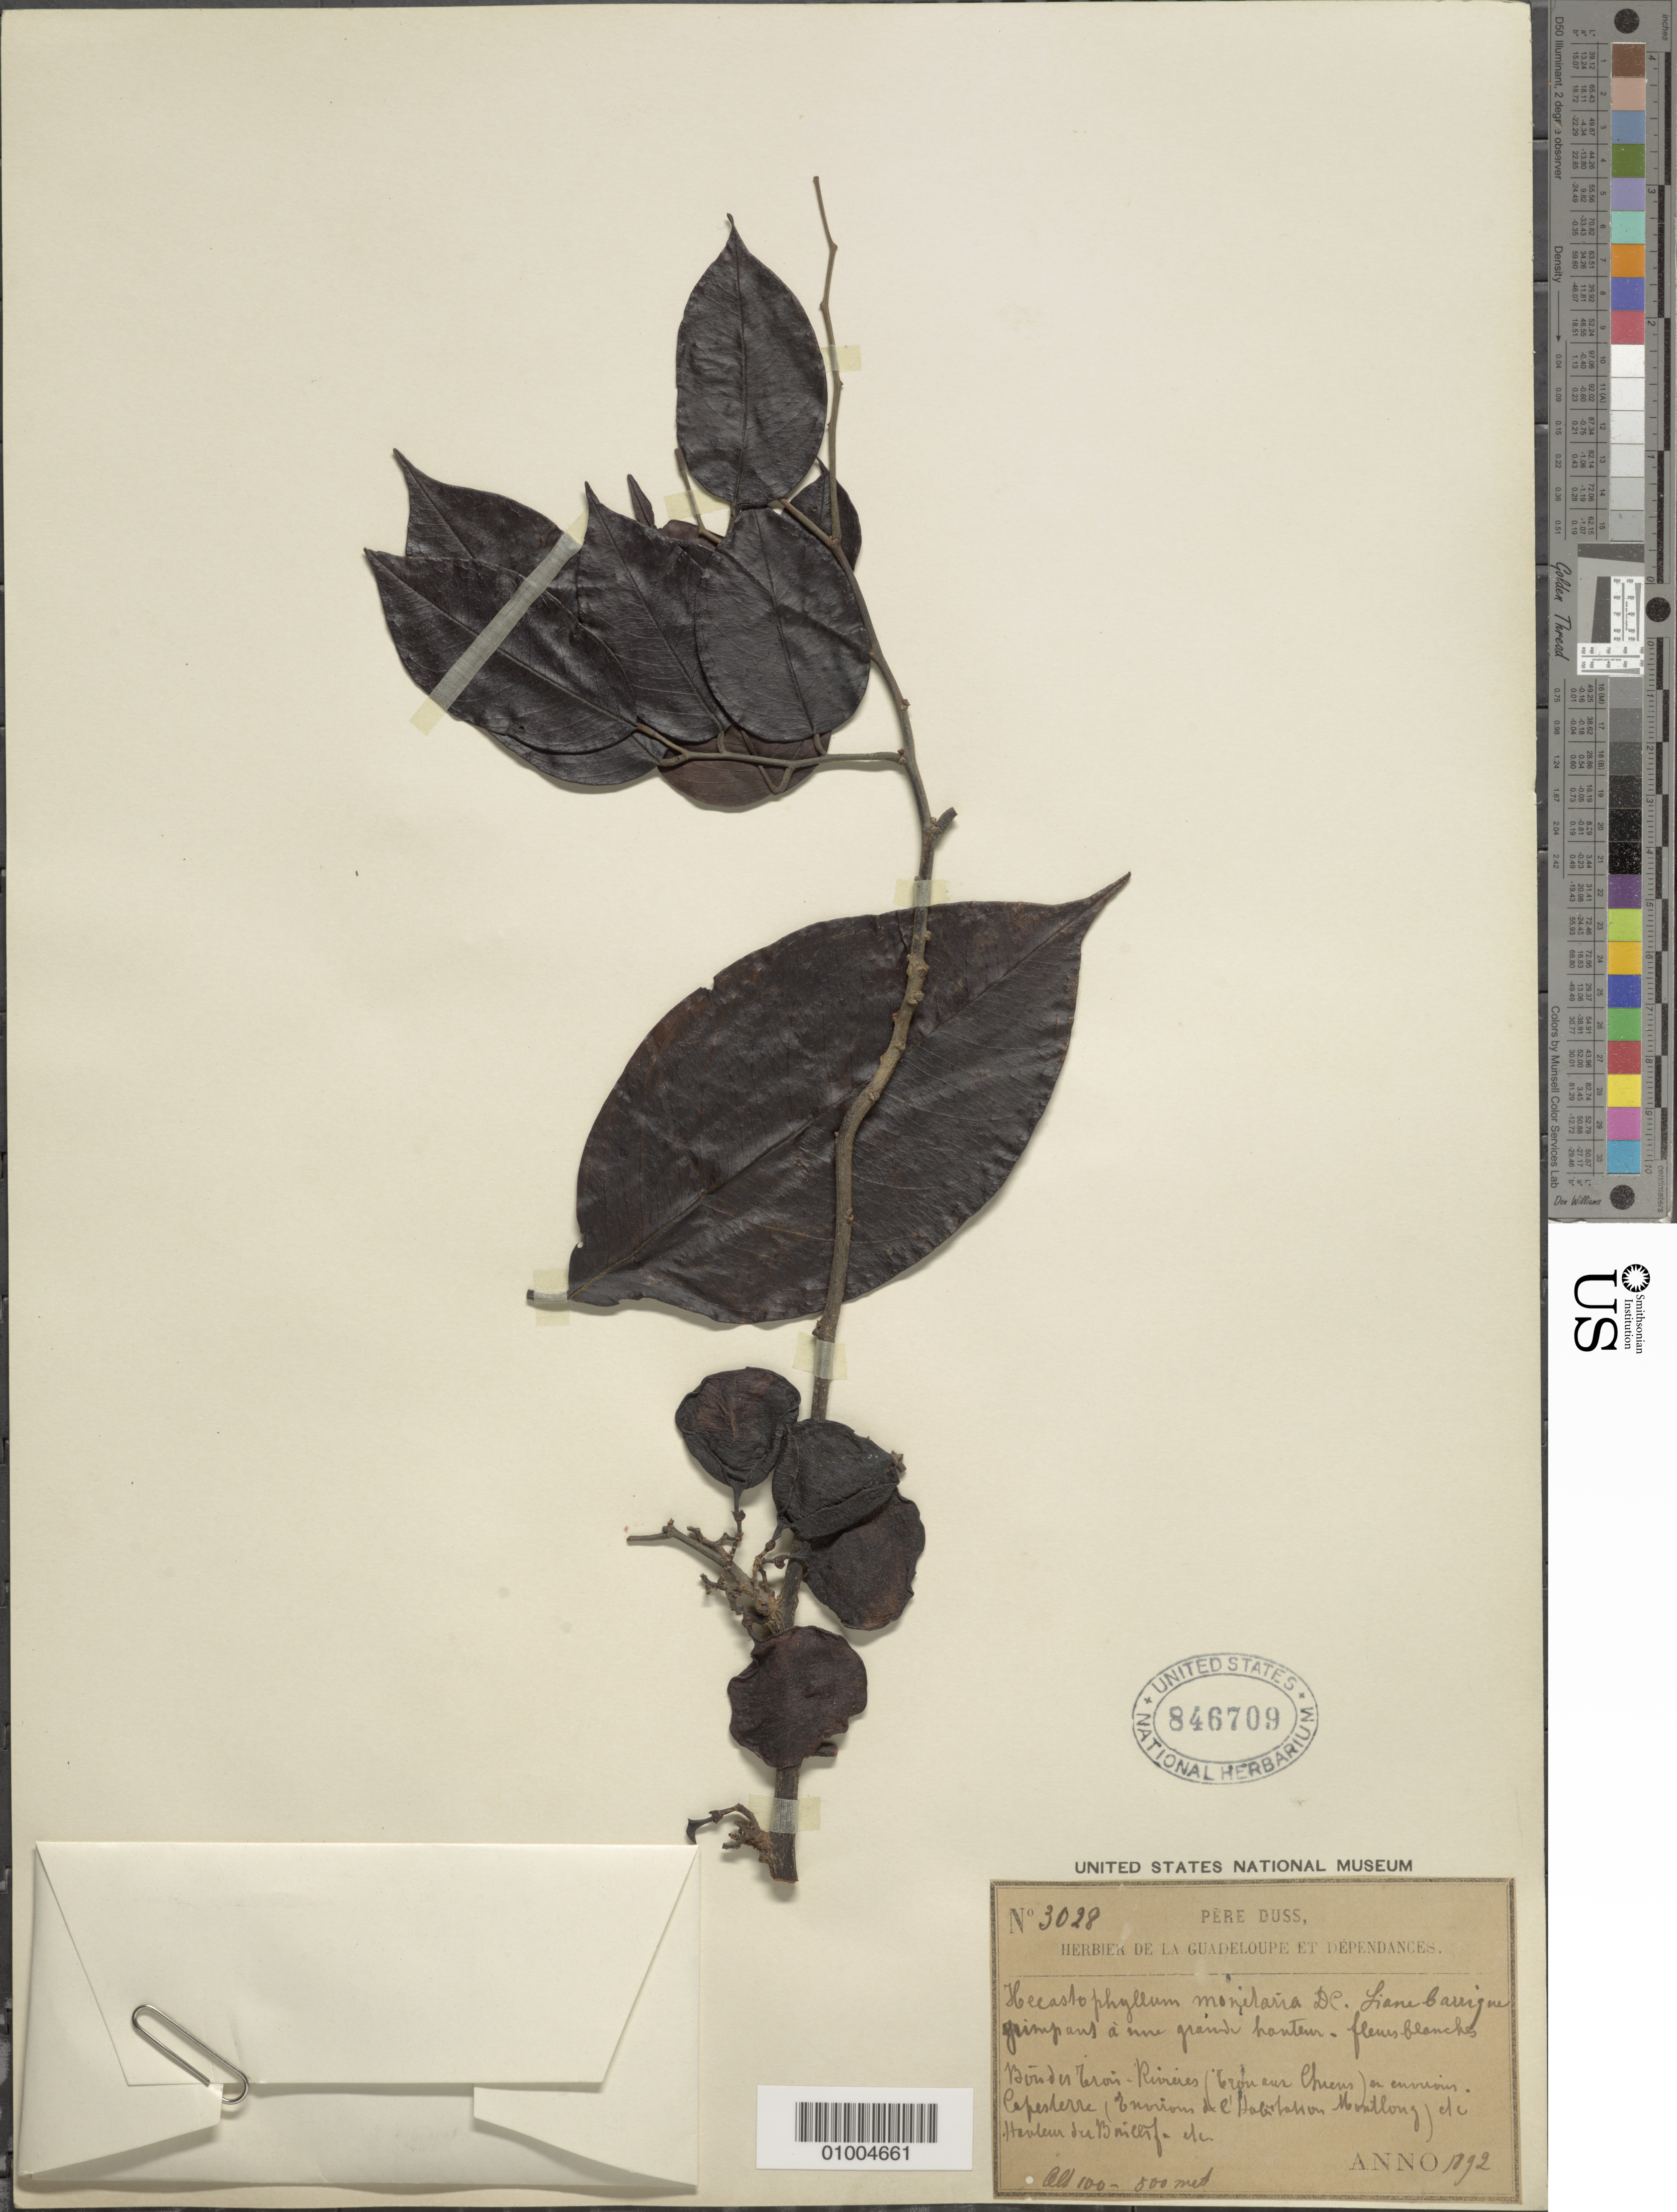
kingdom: Plantae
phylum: Tracheophyta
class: Magnoliopsida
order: Fabales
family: Fabaceae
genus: Dalbergia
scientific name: Dalbergia monetaria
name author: L. f.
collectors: Père Duss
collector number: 3028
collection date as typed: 1892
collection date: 1892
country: Guadeloupe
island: Basse Terre [Guadeloupe]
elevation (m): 100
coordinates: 0 N, 0 E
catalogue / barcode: US 846709